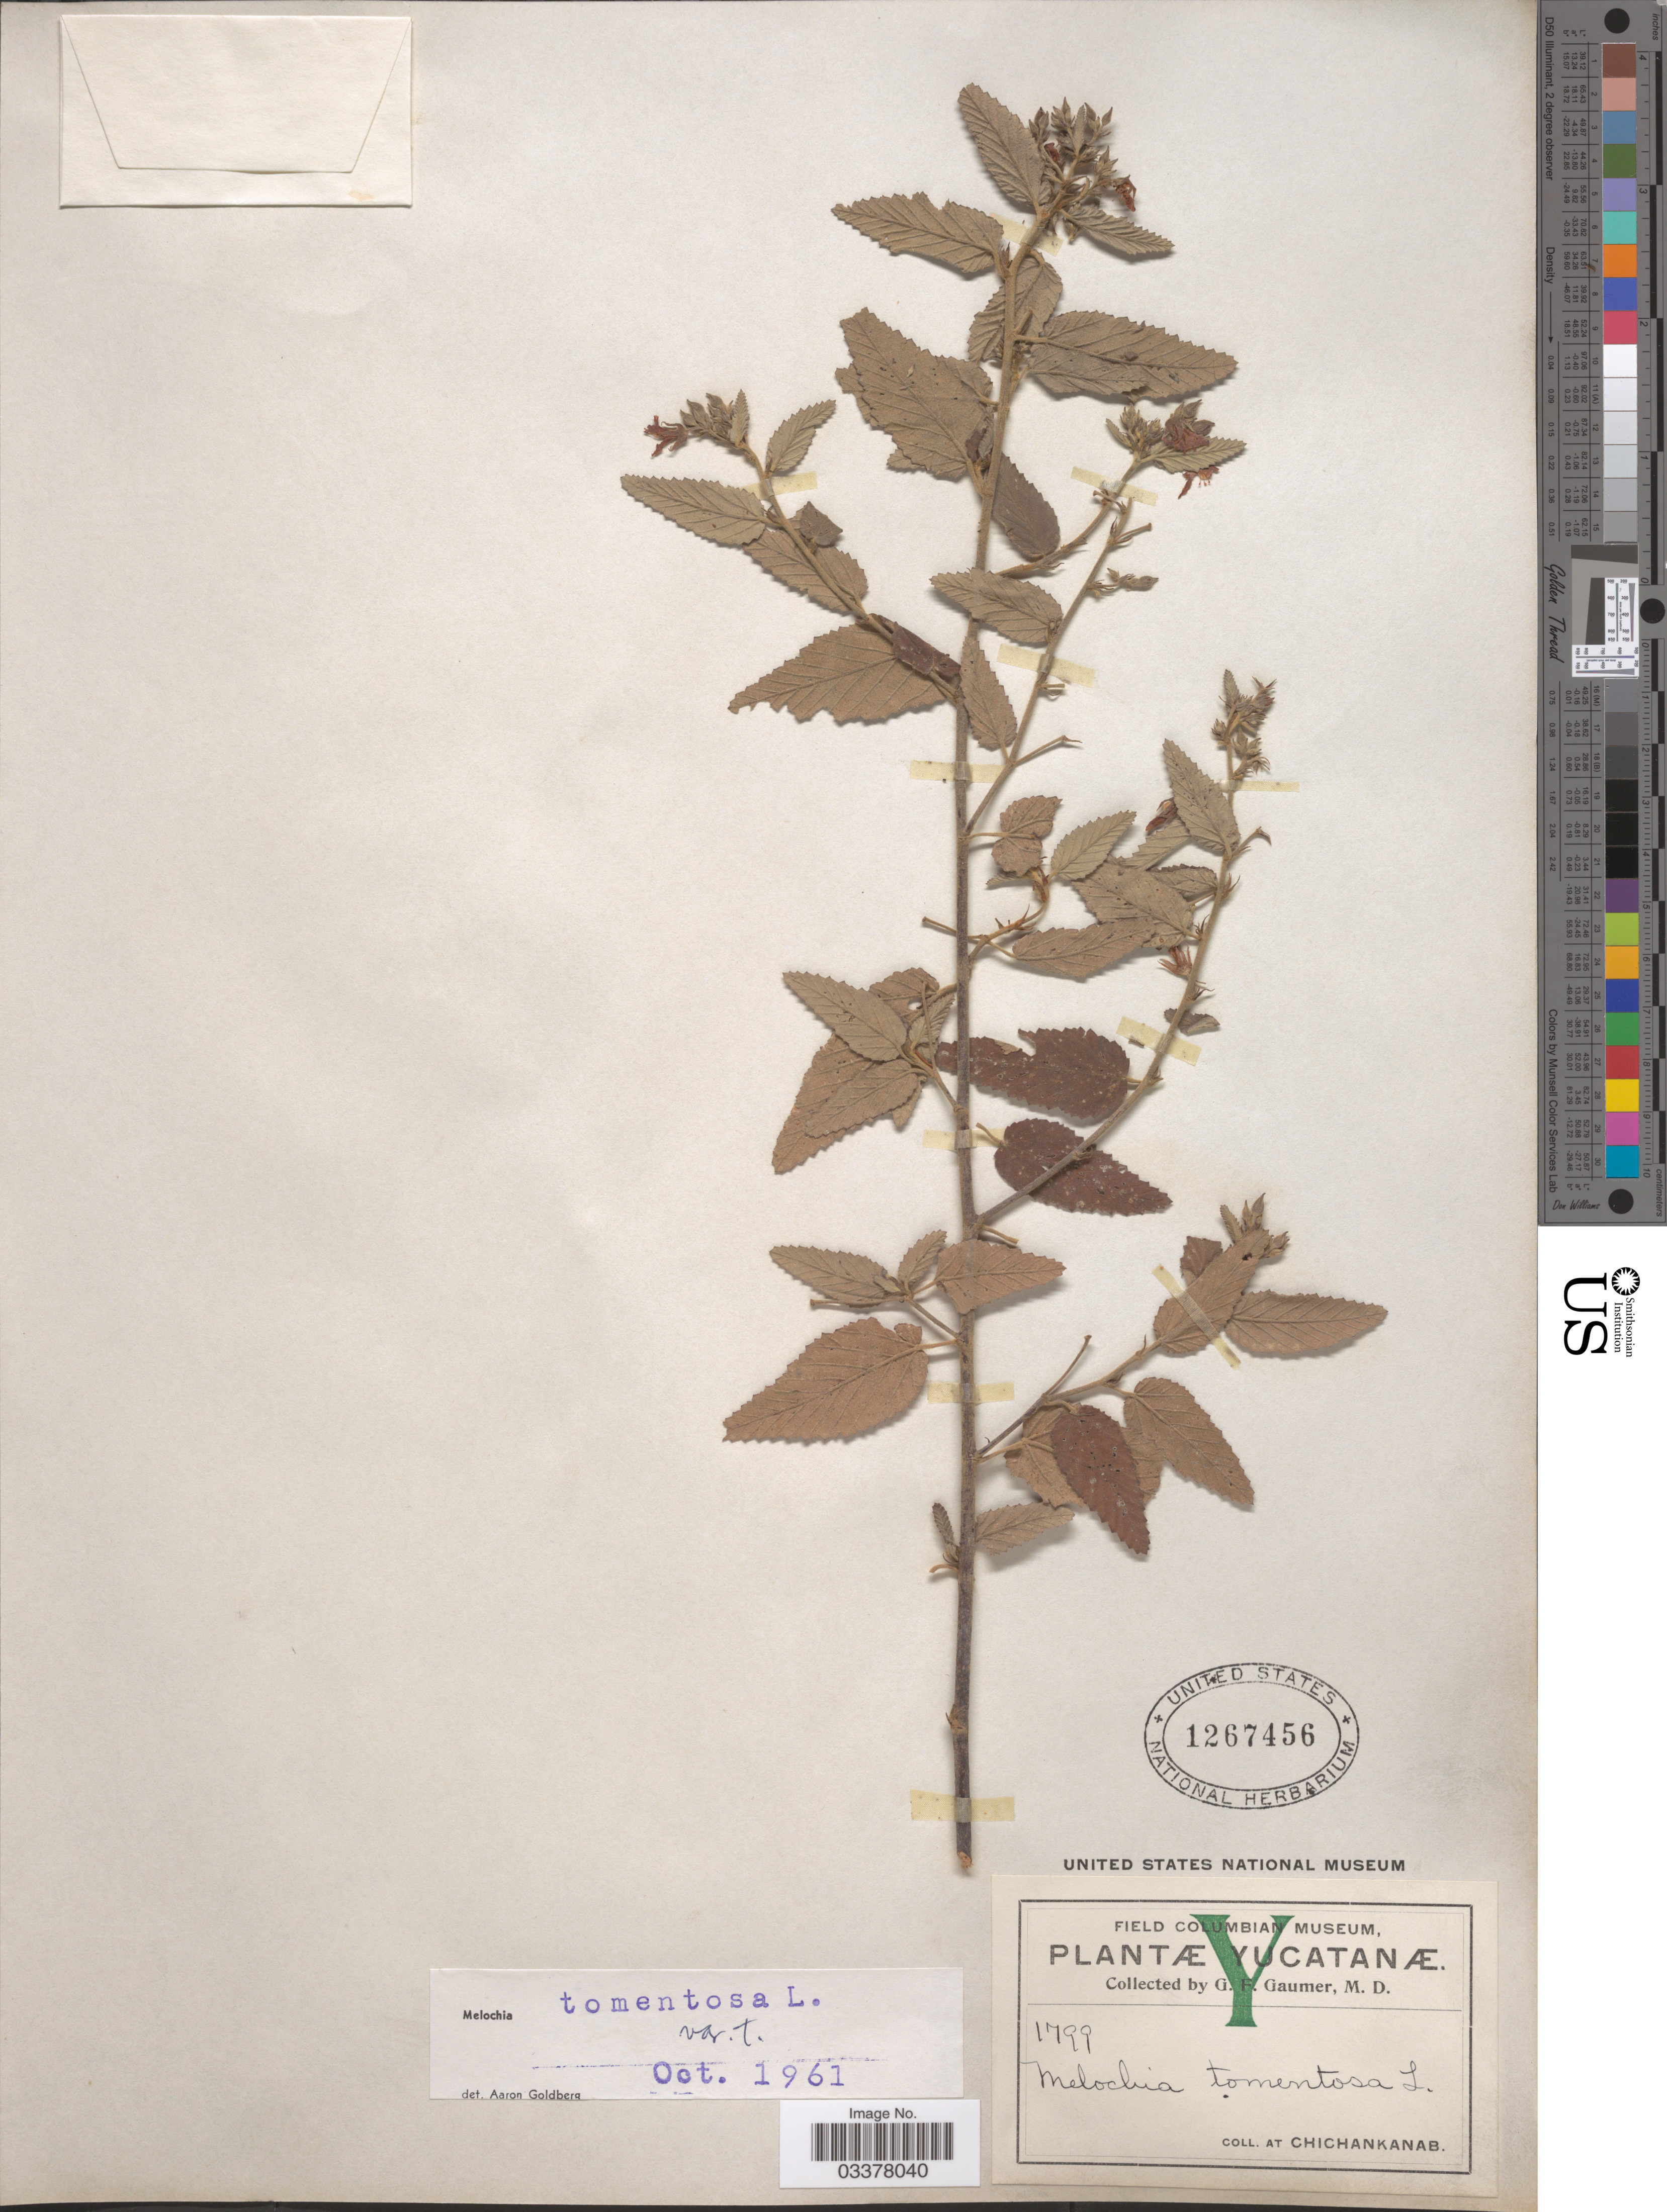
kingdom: Plantae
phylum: Tracheophyta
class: Magnoliopsida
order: Malvales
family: Malvaceae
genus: Melochia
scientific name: Melochia tomentosa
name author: L.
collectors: G. F. Gaumer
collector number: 1799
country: Mexico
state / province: Yucatán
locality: At Chichankanab.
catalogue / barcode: US 1267456